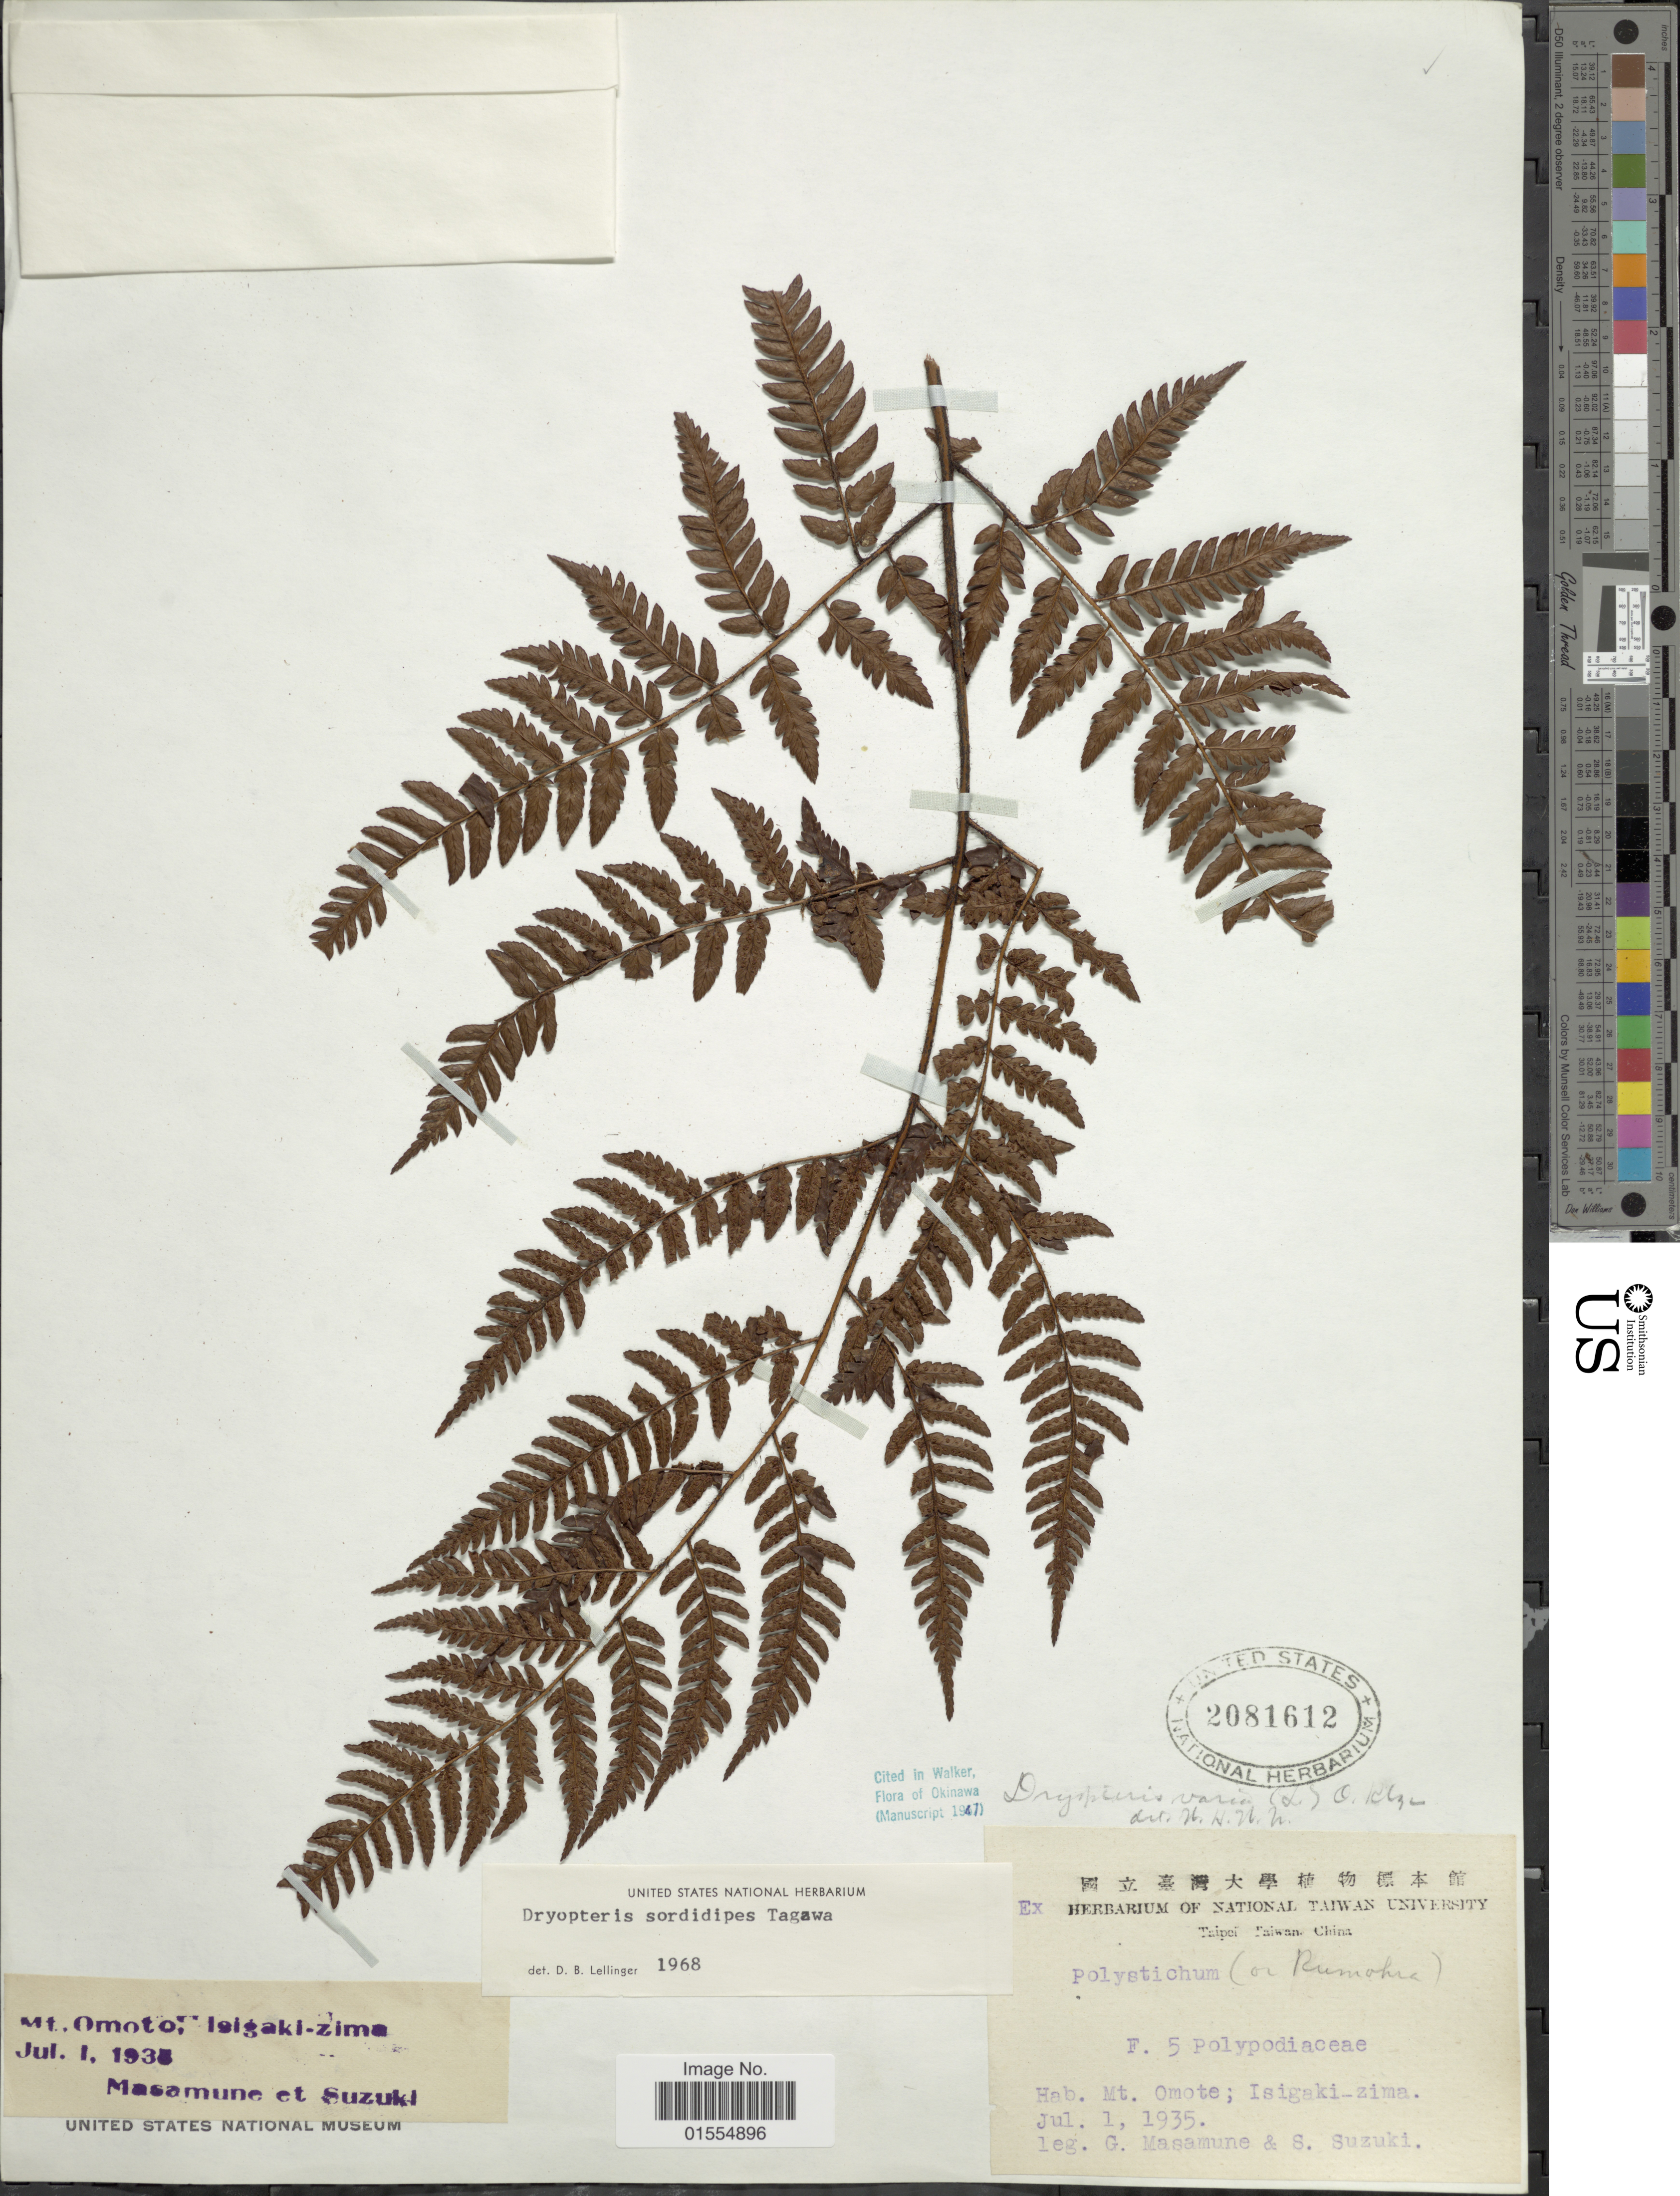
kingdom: Plantae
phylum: Tracheophyta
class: Polypodiopsida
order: Polypodiales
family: Dryopteridaceae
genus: Dryopteris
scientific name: Dryopteris sordidipes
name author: Tagawa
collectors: G. Masamune & S. Suzuki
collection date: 1935-07-01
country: India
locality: Mt. Omote; Isigaki-zima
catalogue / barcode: US 2081612